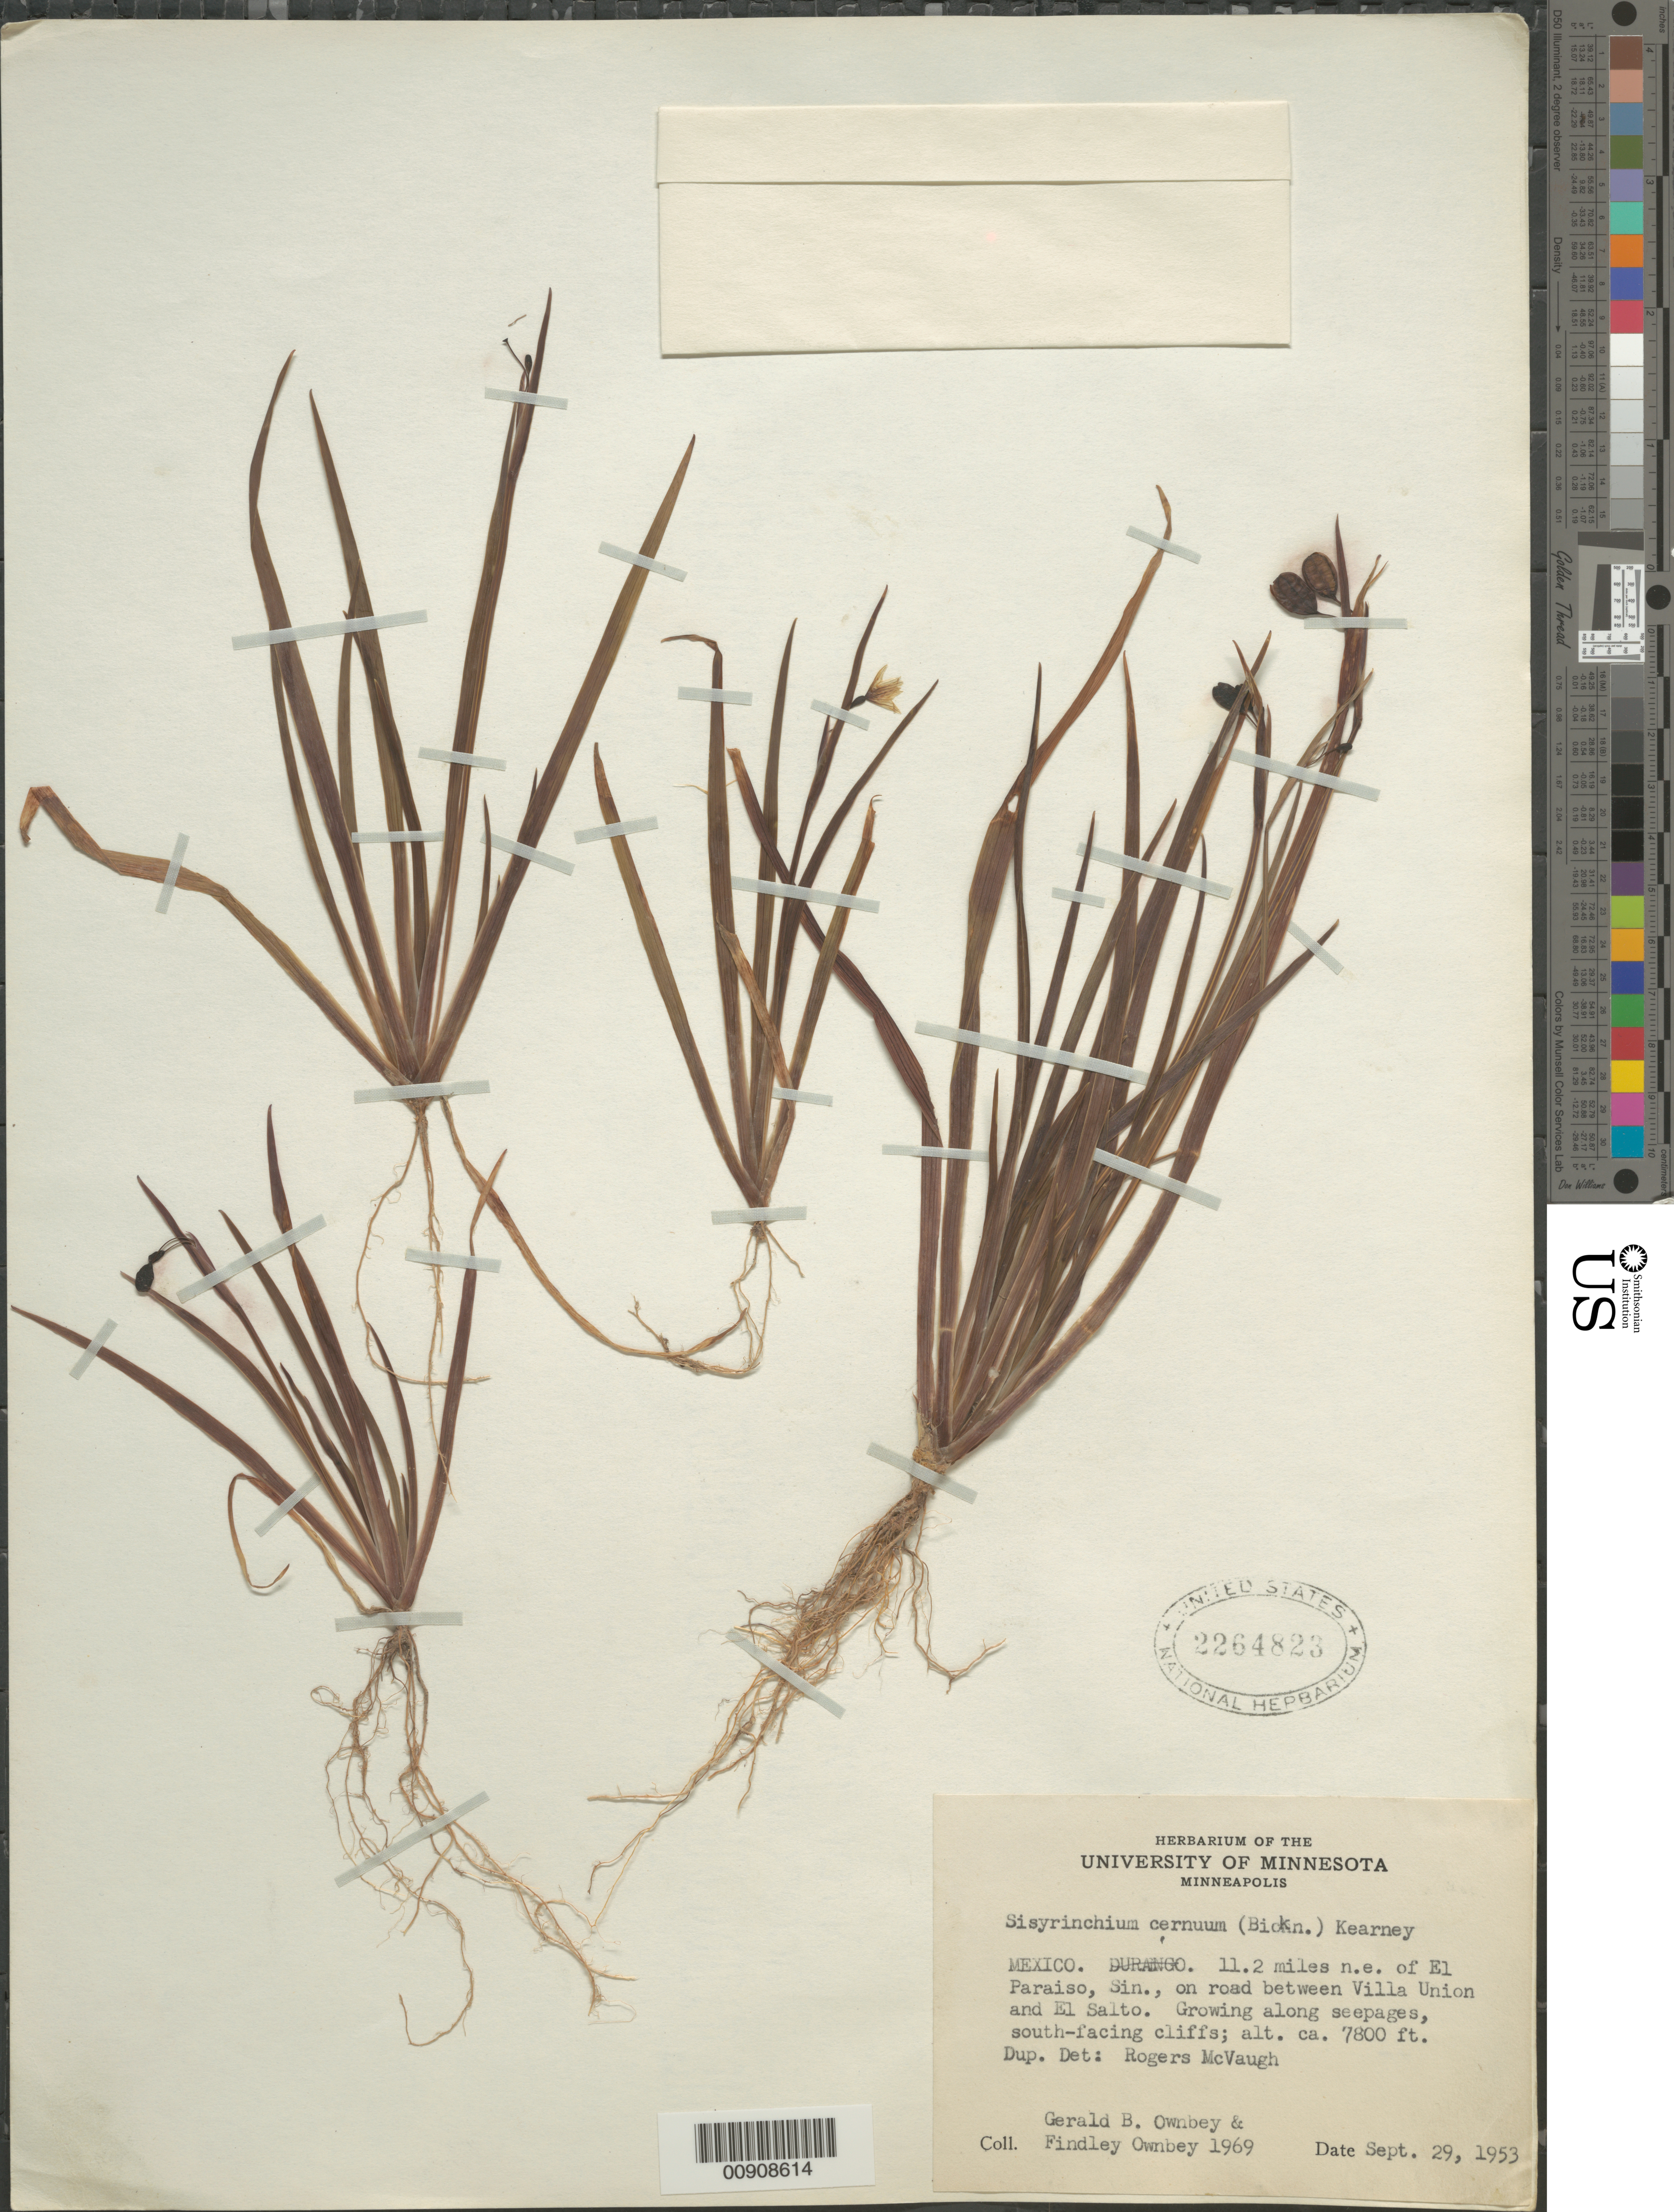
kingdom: Plantae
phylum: Tracheophyta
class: Liliopsida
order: Asparagales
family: Iridaceae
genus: Sisyrinchium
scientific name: Sisyrinchium cernuum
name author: (E.P. Bicknell) Kearney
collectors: G. B. Ownbey & F. Ownbey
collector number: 1969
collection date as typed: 29 Sep 1953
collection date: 1953-09-29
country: Mexico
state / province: Sinaloa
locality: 11.2 miles NE of El Paraiso, Sinaloa, on road between Villa Union and El Salto.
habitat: Growing along seepages, south-facing cliffs.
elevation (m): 2377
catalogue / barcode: US 2264823